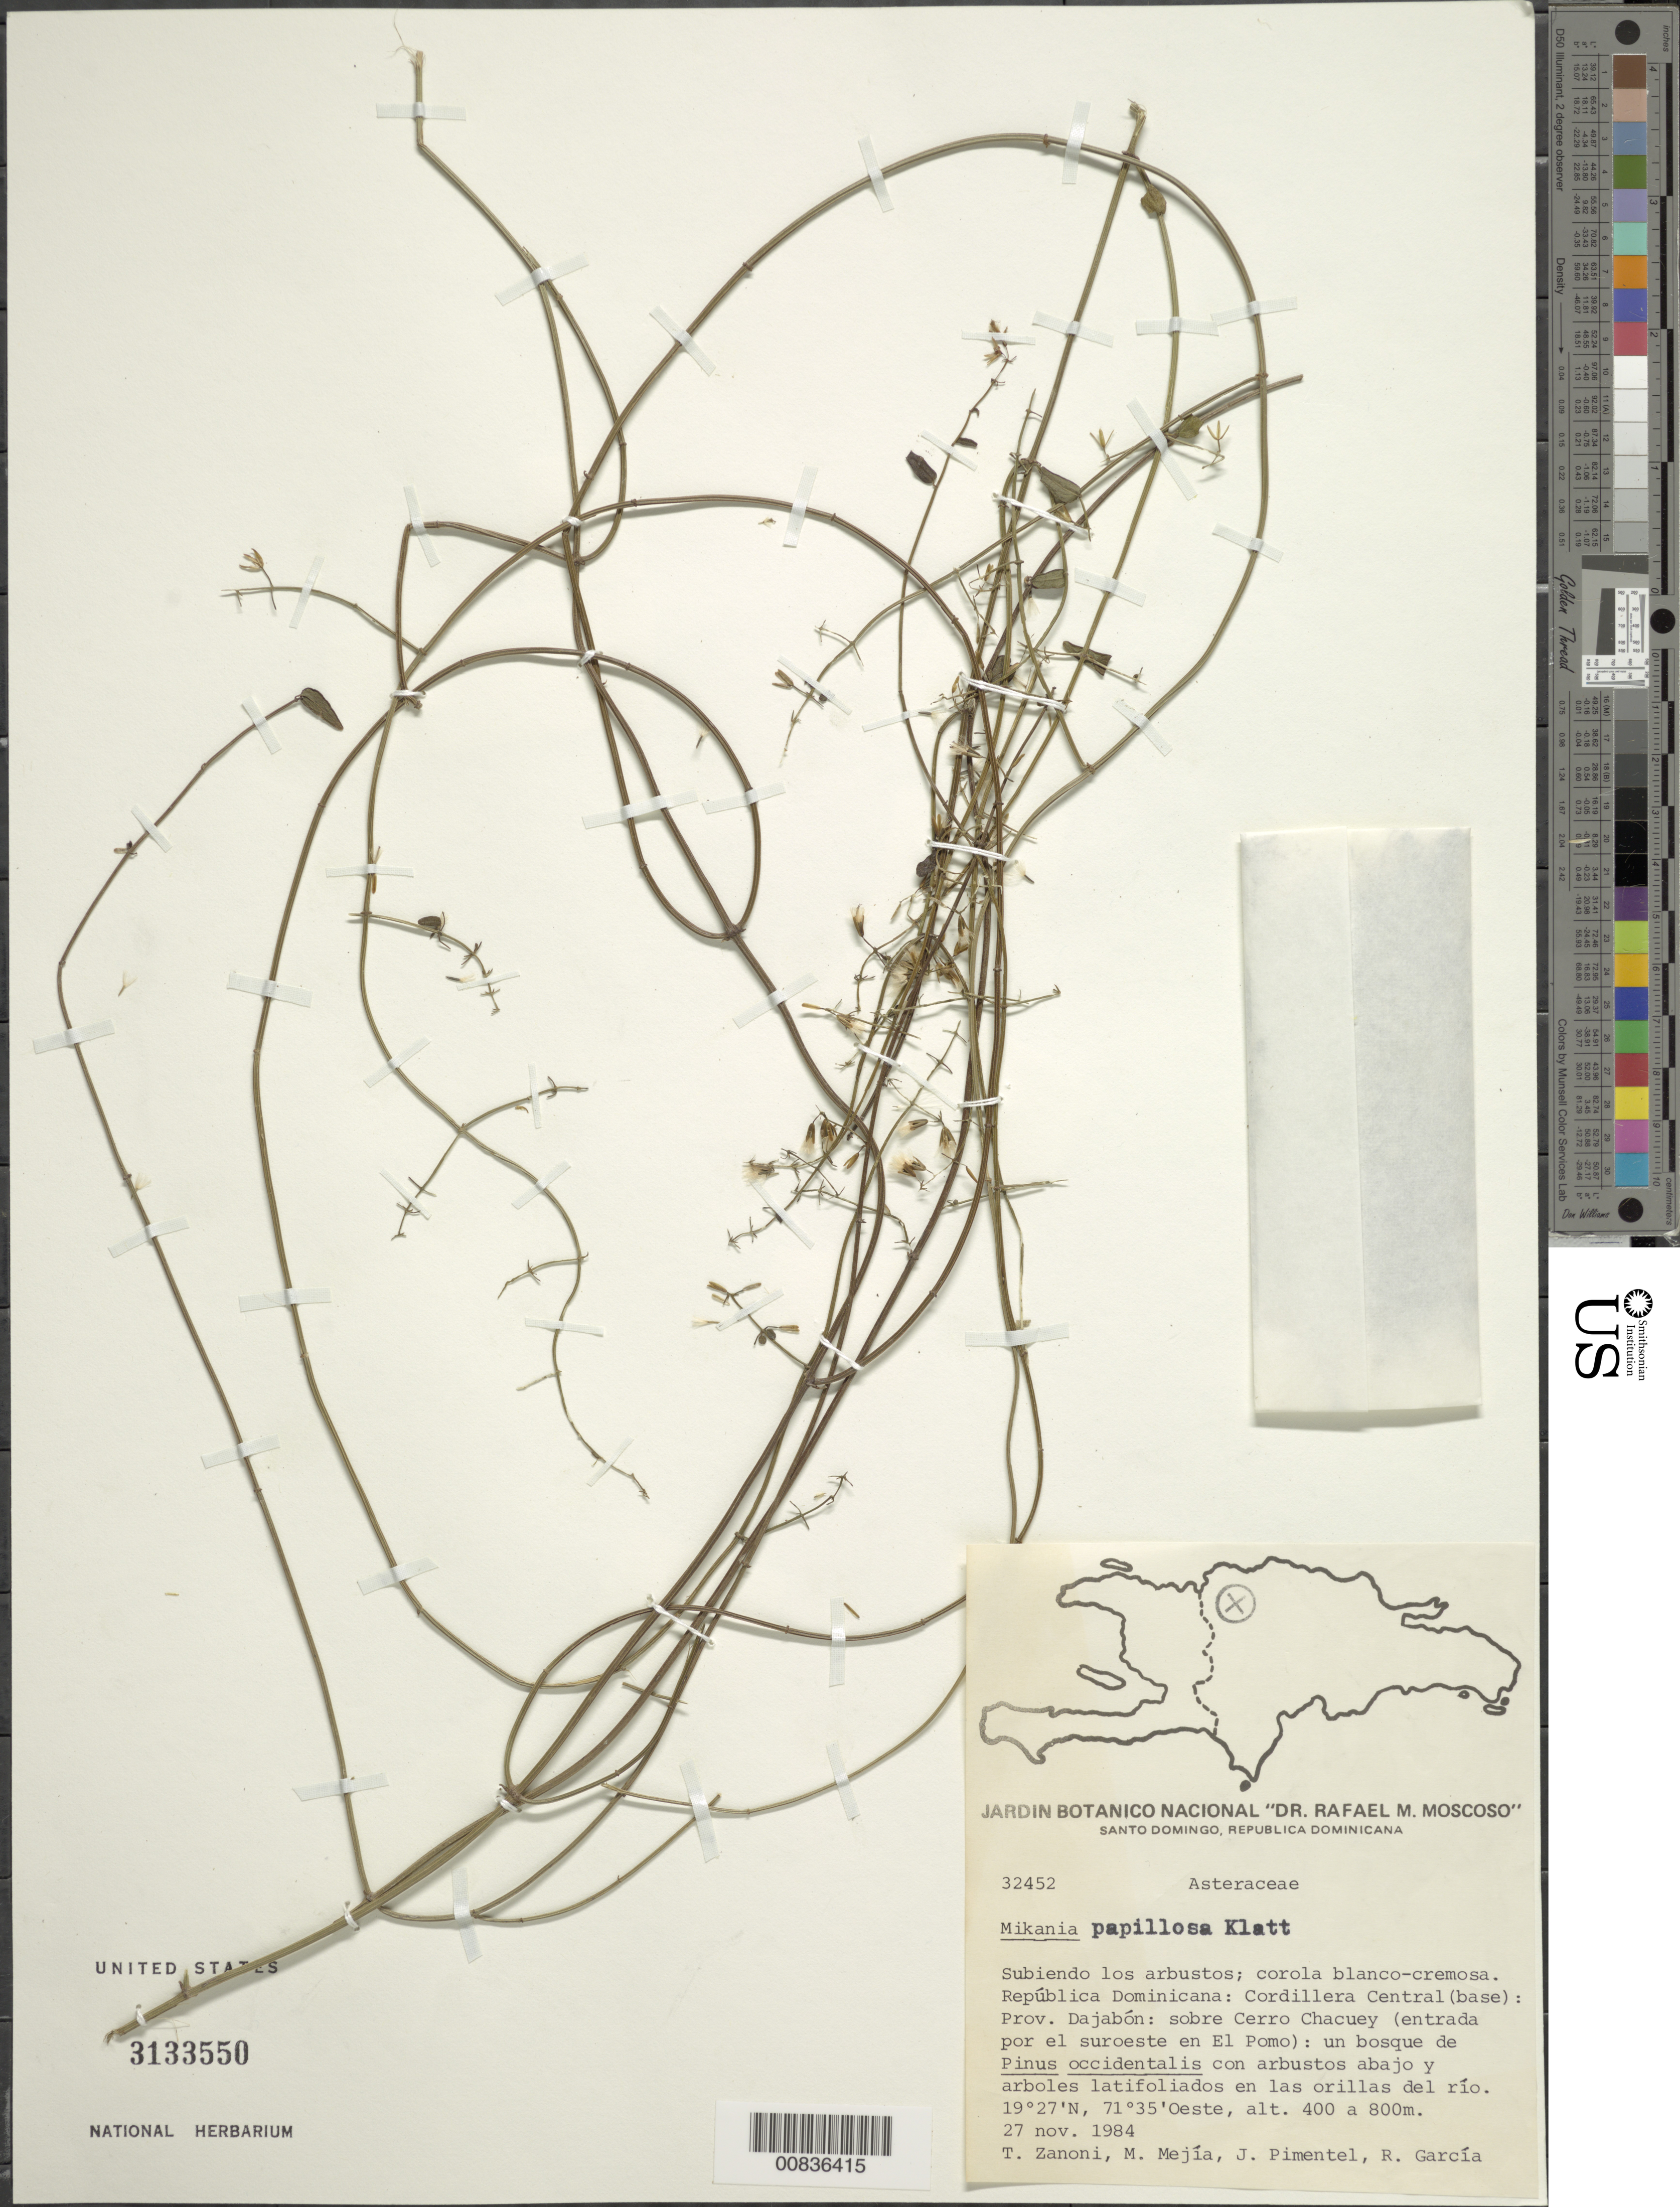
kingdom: Plantae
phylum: Tracheophyta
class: Magnoliopsida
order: Asterales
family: Asteraceae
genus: Mikania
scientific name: Mikania papillosa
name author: Klatt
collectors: T. A. Zanoni, M. Mejia, J. Pimentel & R. G. García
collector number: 32452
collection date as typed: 27 Nov 1984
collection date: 1984-11-27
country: Dominican Republic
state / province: Dajabon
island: Hispaniola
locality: Cordillera Central (base), sobre Cerro Chacuey (entrada por el SE en El Pomo)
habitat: Subiendo los arbustos en un bosque de Pinus occidentalis con arbustos abajo y arboles latifoliados en las orillas del río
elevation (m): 400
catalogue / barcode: US 3133550